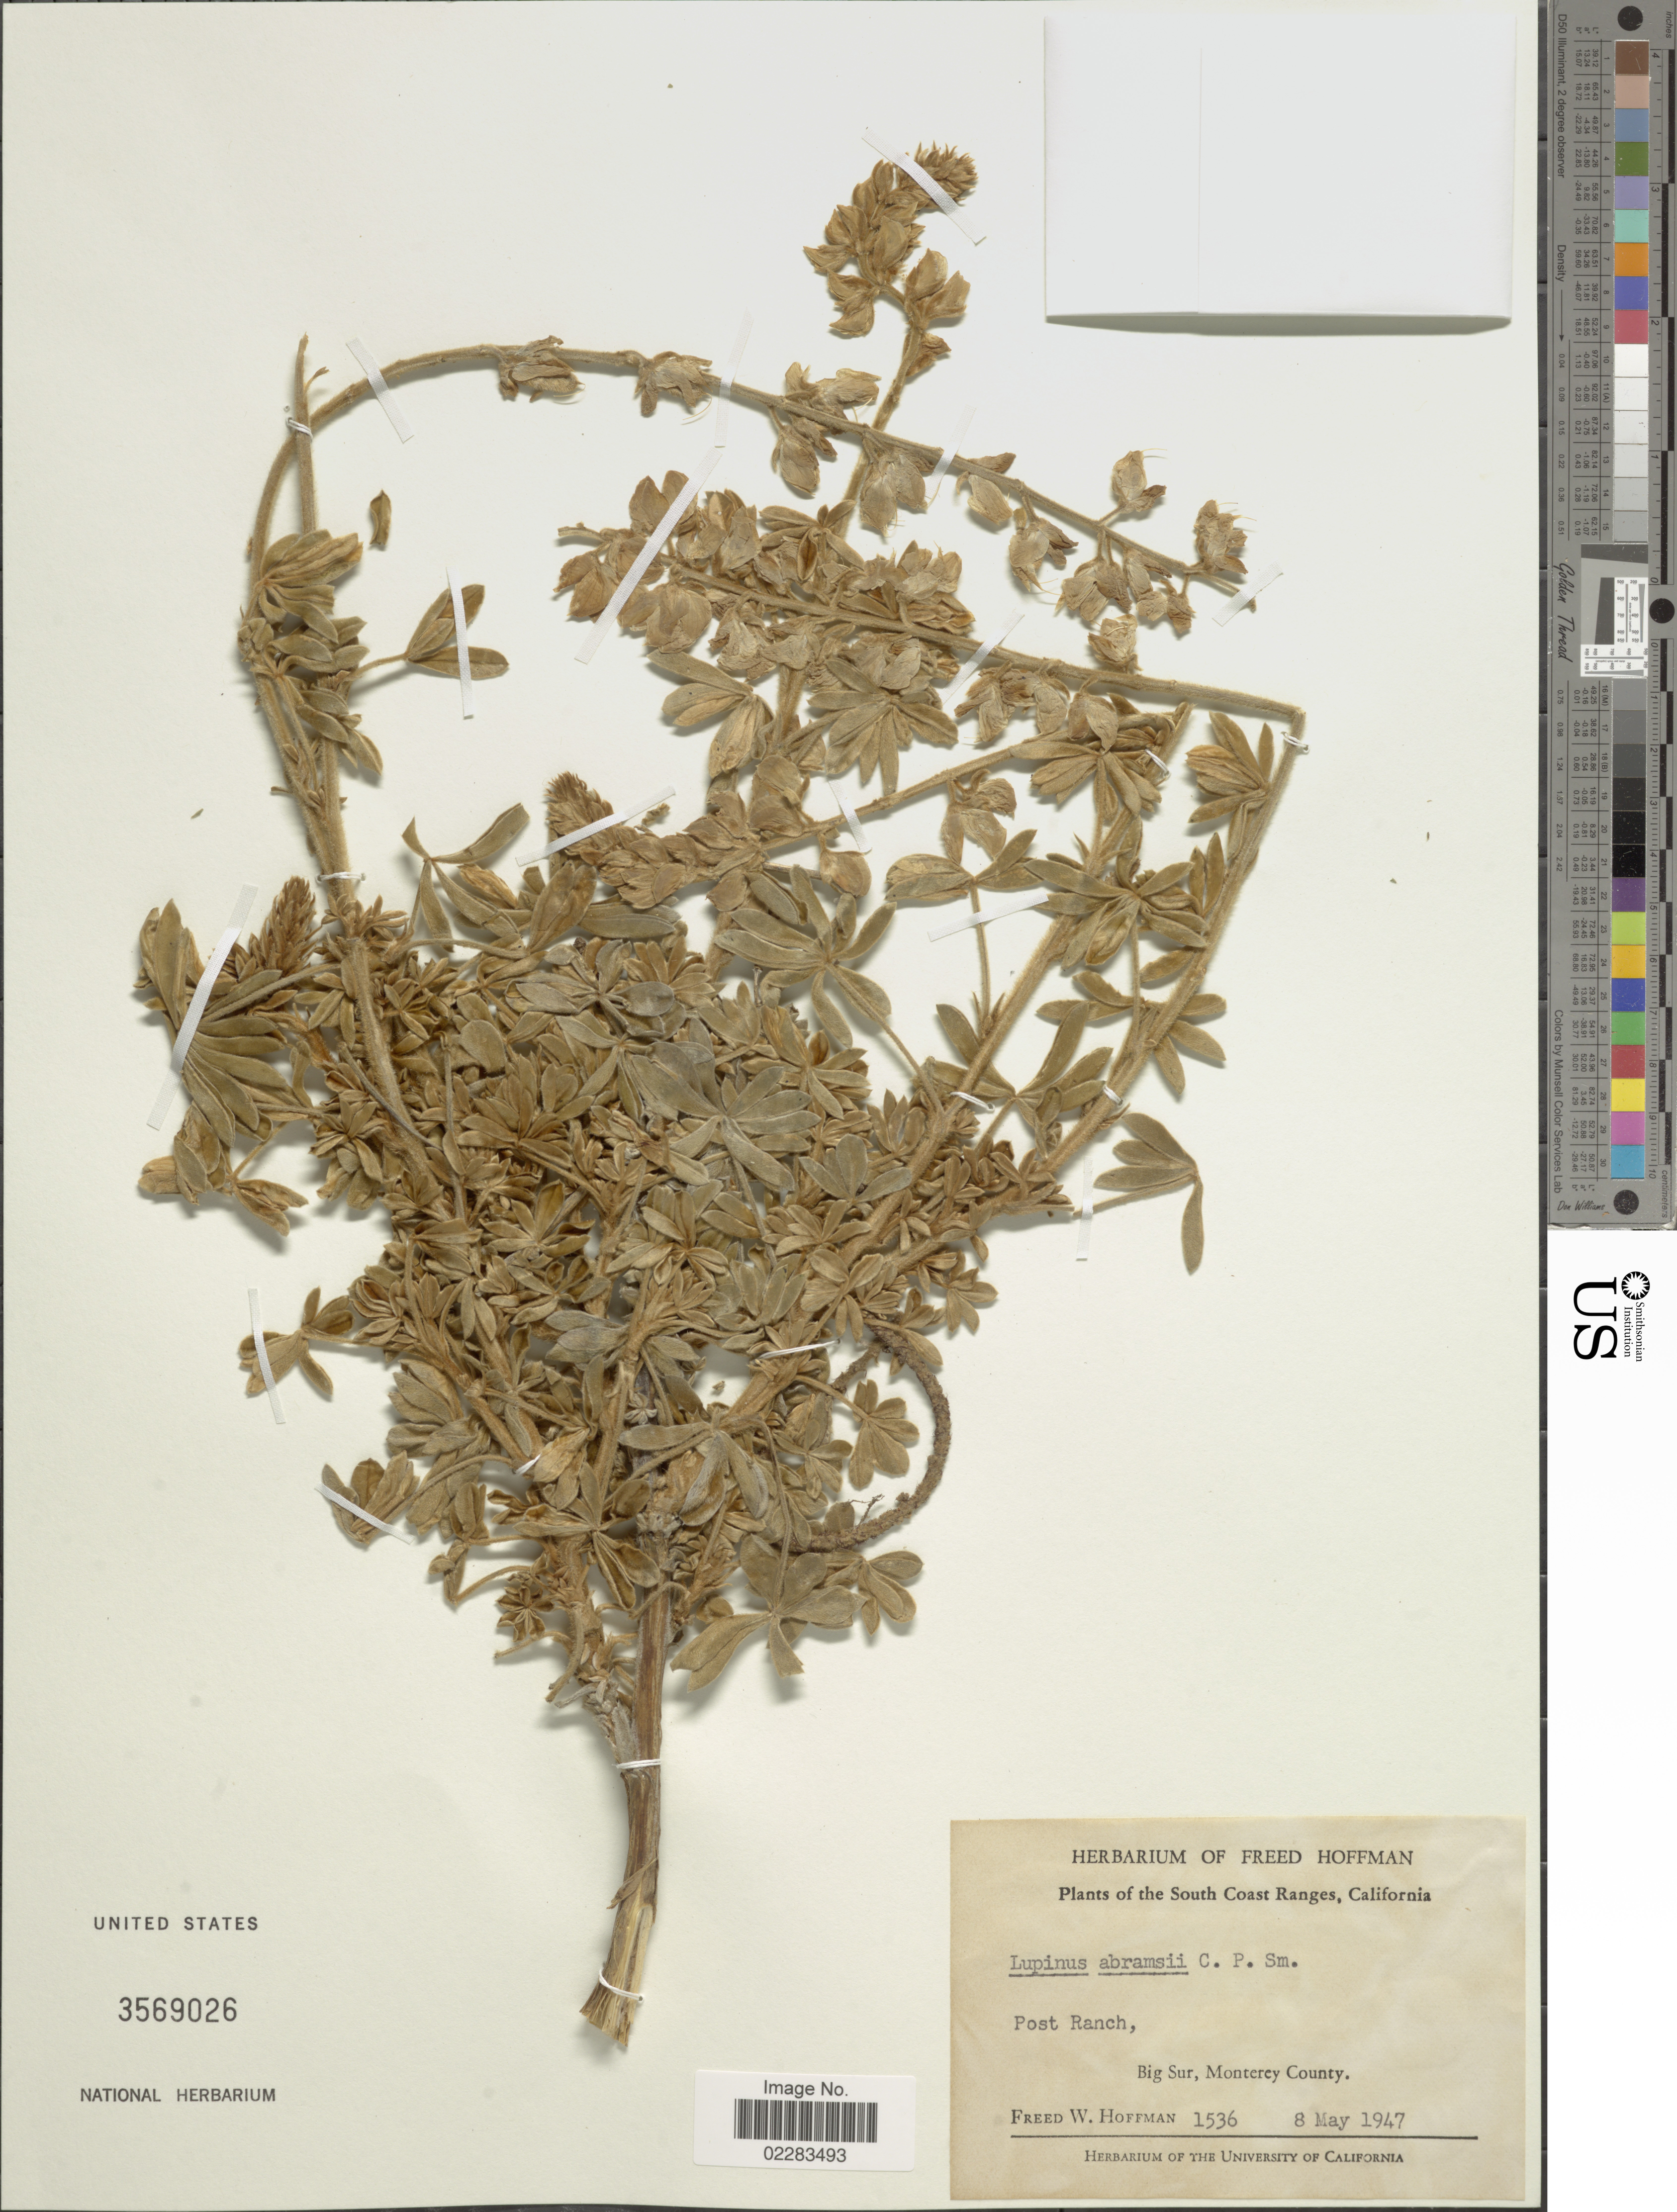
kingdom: Plantae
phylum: Tracheophyta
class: Magnoliopsida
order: Fabales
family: Fabaceae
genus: Lupinus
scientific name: Lupinus abramsii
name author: C.P. Sm.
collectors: F. Hoffman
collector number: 1536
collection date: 1947-05-08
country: United States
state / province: California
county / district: Monterey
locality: South Coast Ranges. Post Rach, Big Sur, Monterey County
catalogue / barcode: US 3569026